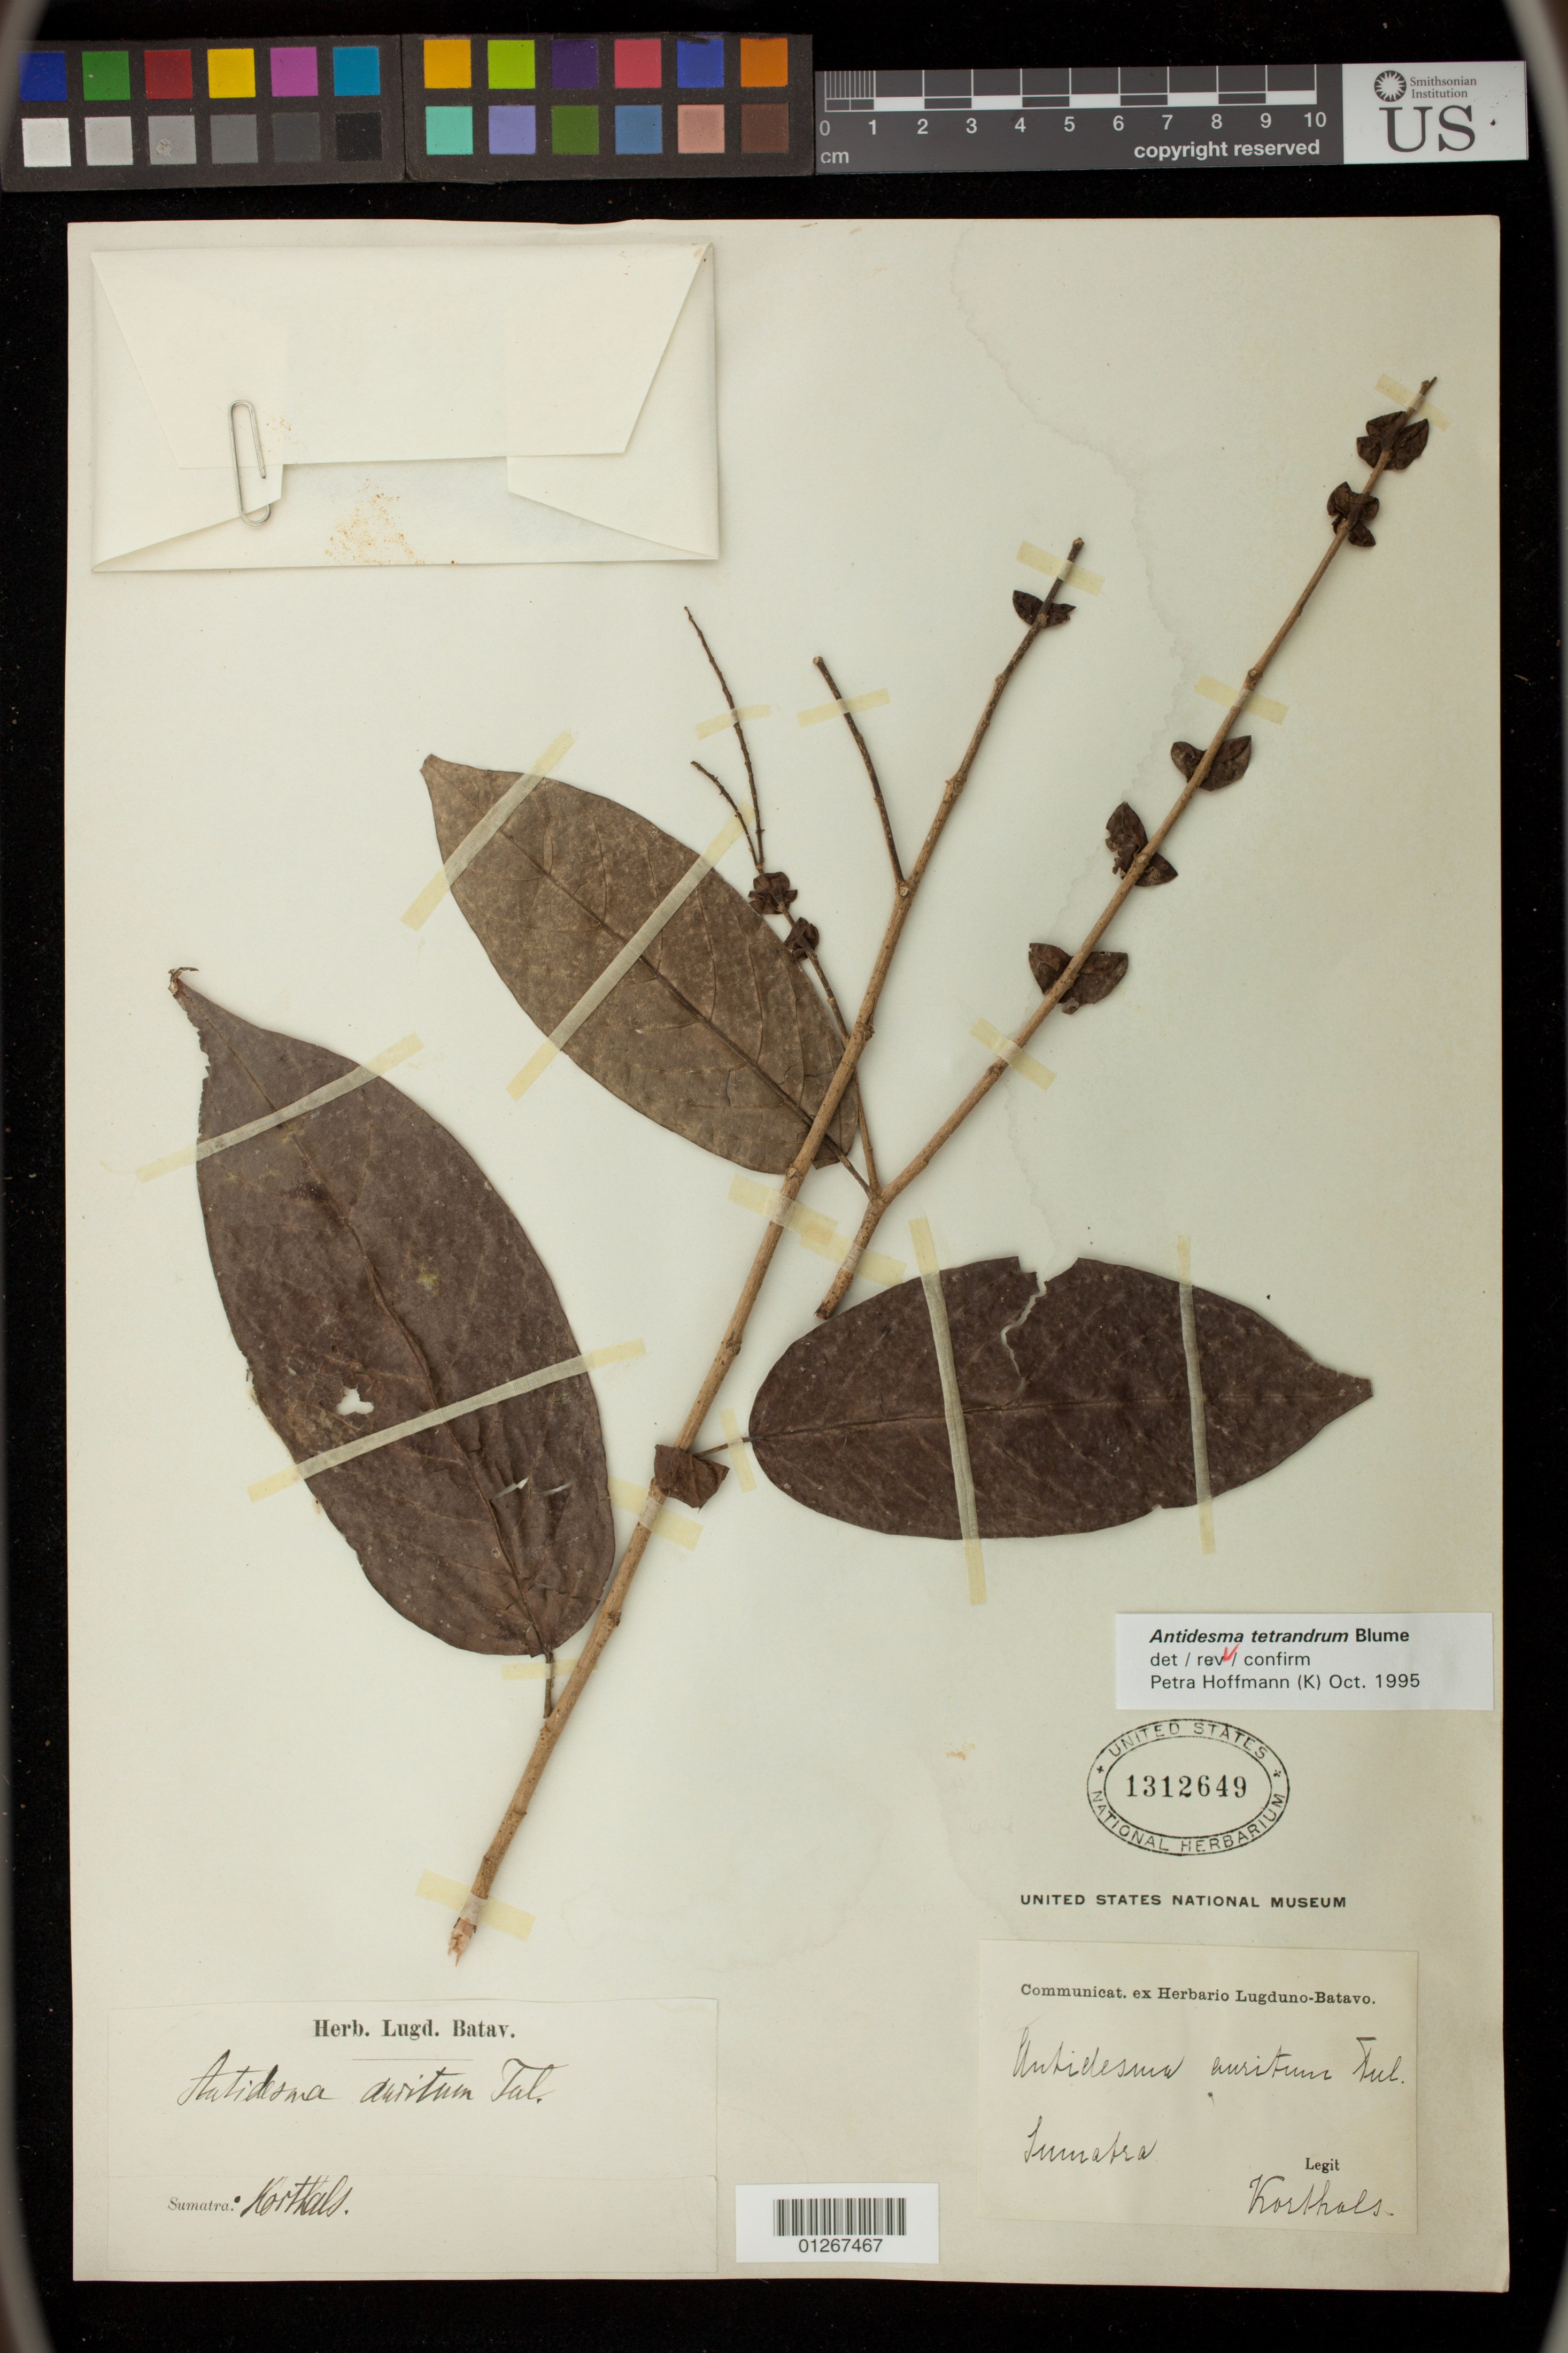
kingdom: Plantae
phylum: Tracheophyta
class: Magnoliopsida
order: Malpighiales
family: Phyllanthaceae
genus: Antidesma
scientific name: Antidesma tetrandrum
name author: Blume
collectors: -. Korthals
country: Indonesia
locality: Sumatra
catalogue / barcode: US 1312649